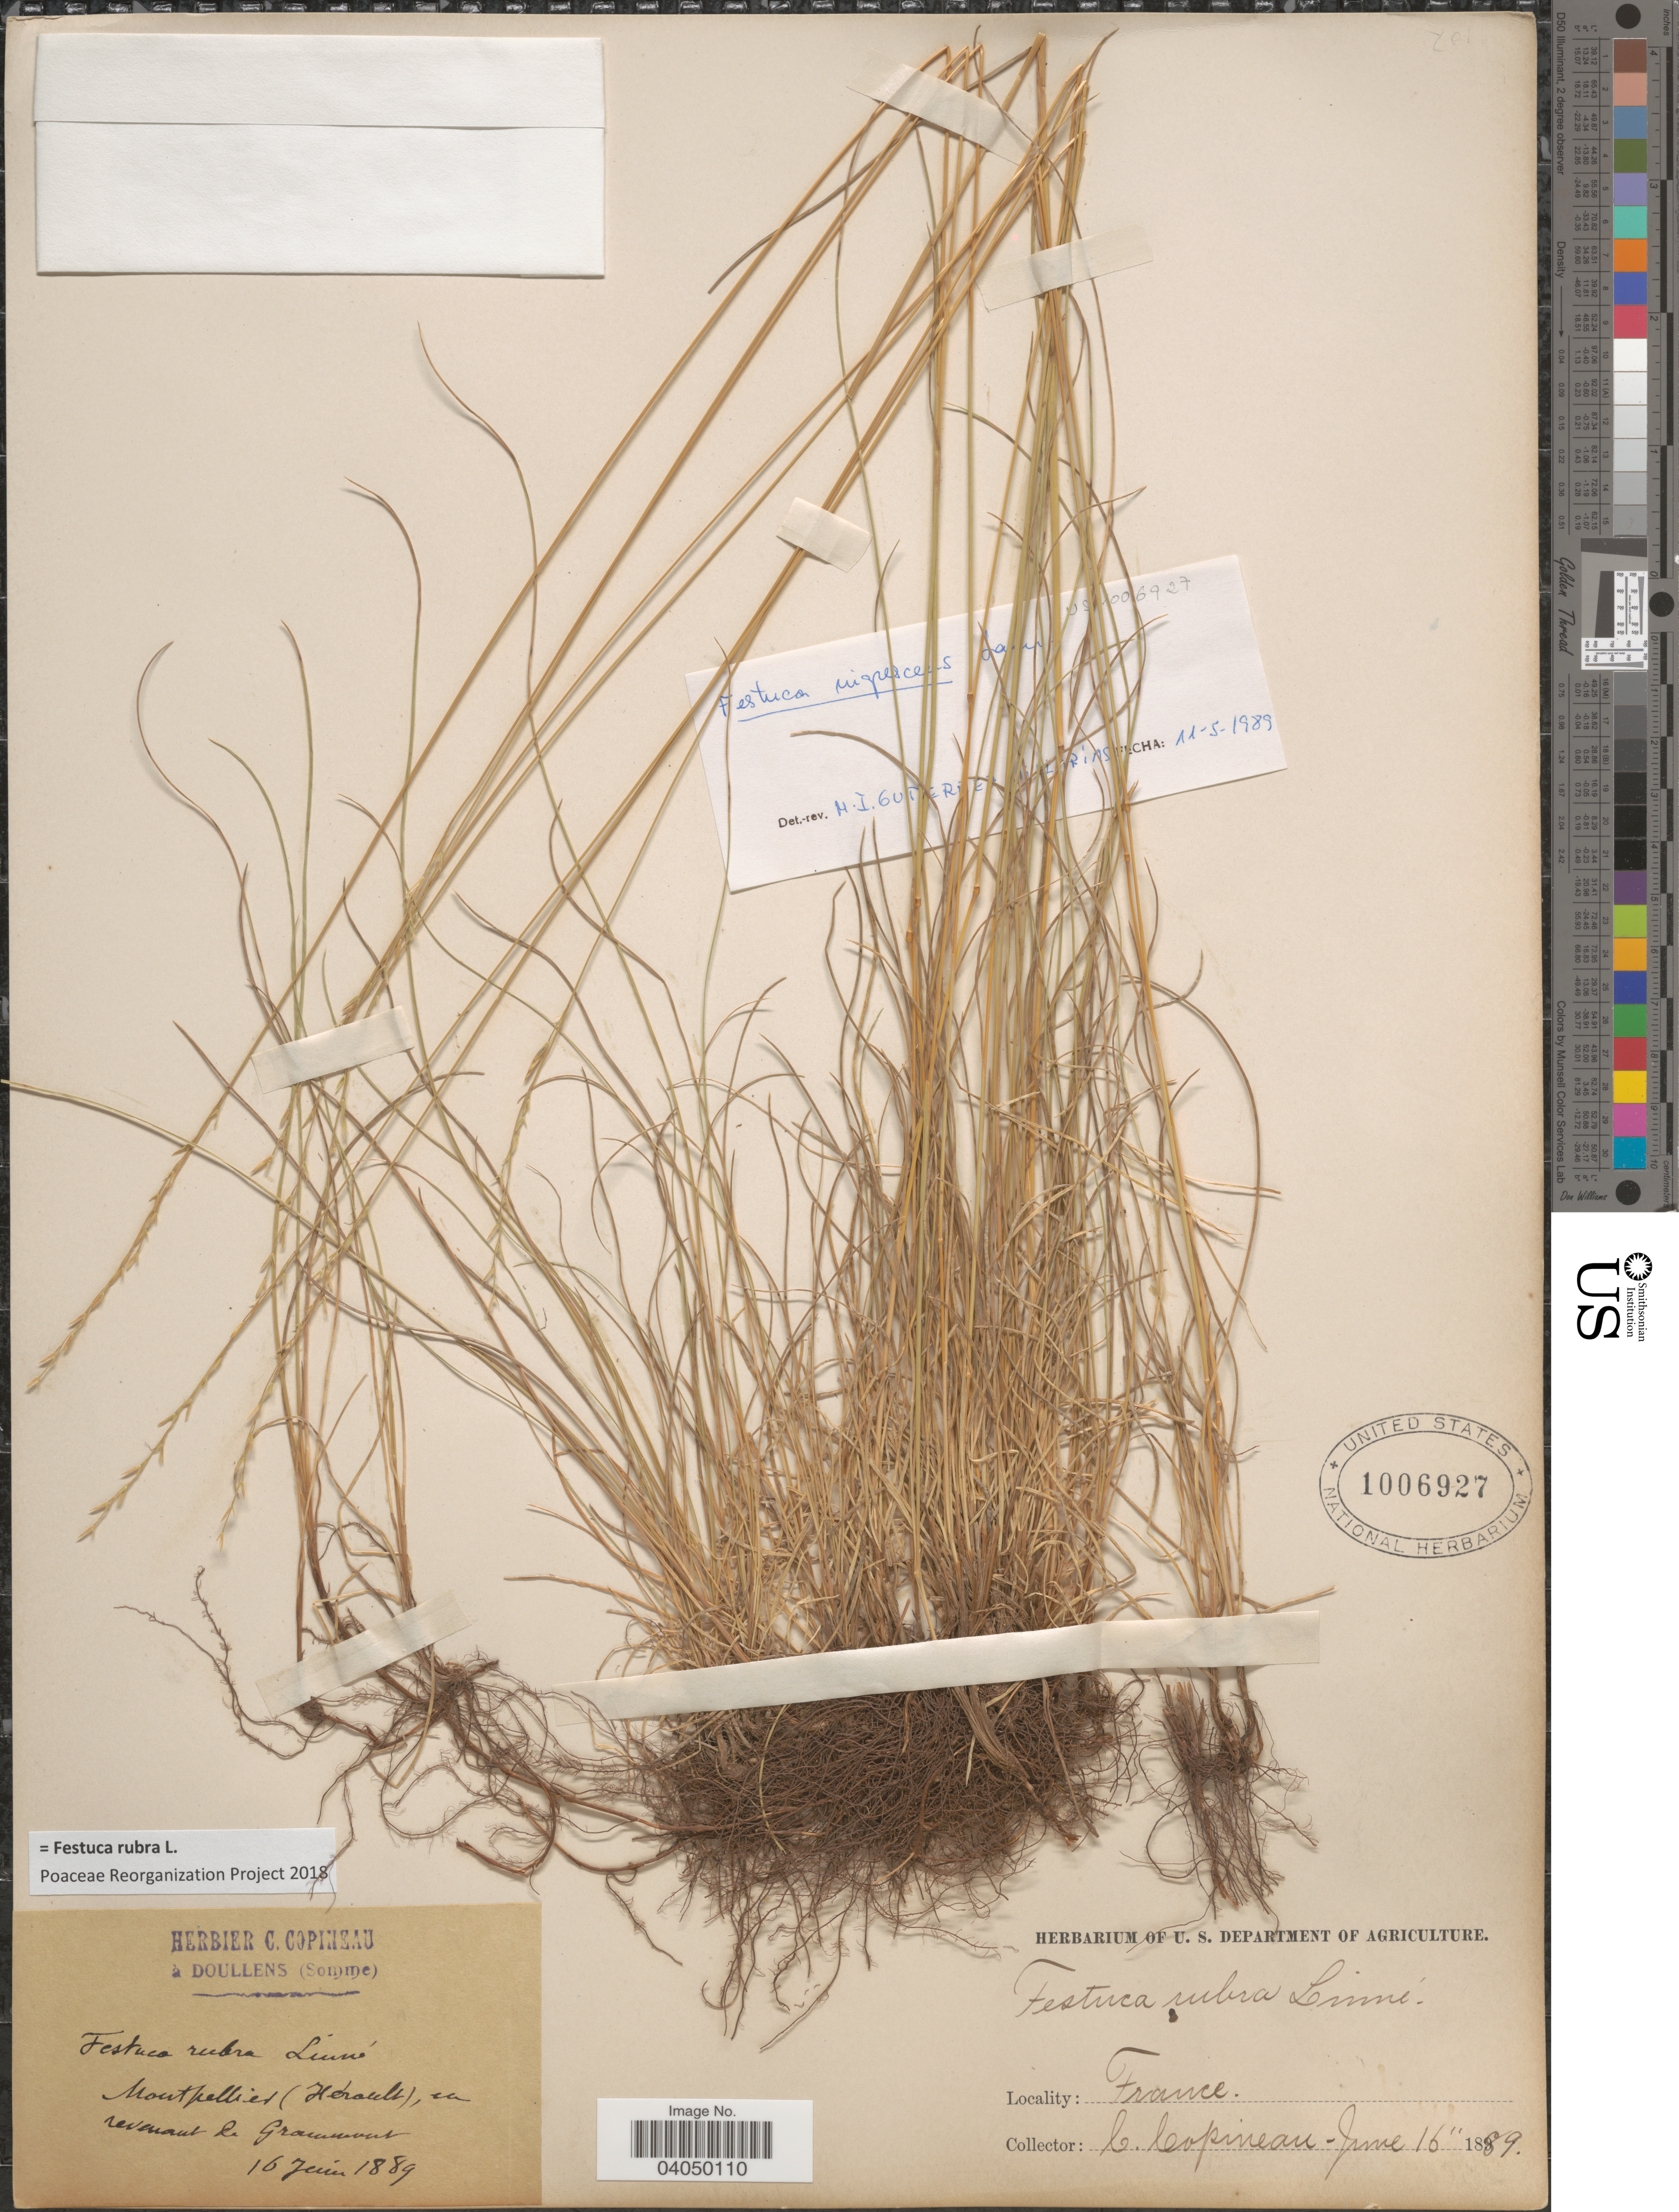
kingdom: Plantae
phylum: Tracheophyta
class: Liliopsida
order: Poales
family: Poaceae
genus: Festuca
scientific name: Festuca rubra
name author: L.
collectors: C. Copineau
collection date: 1889-06-16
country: France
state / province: Occitanie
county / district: Hérault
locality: Montpellier (Hérault), en revenant de Grammont.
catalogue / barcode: US 1006927